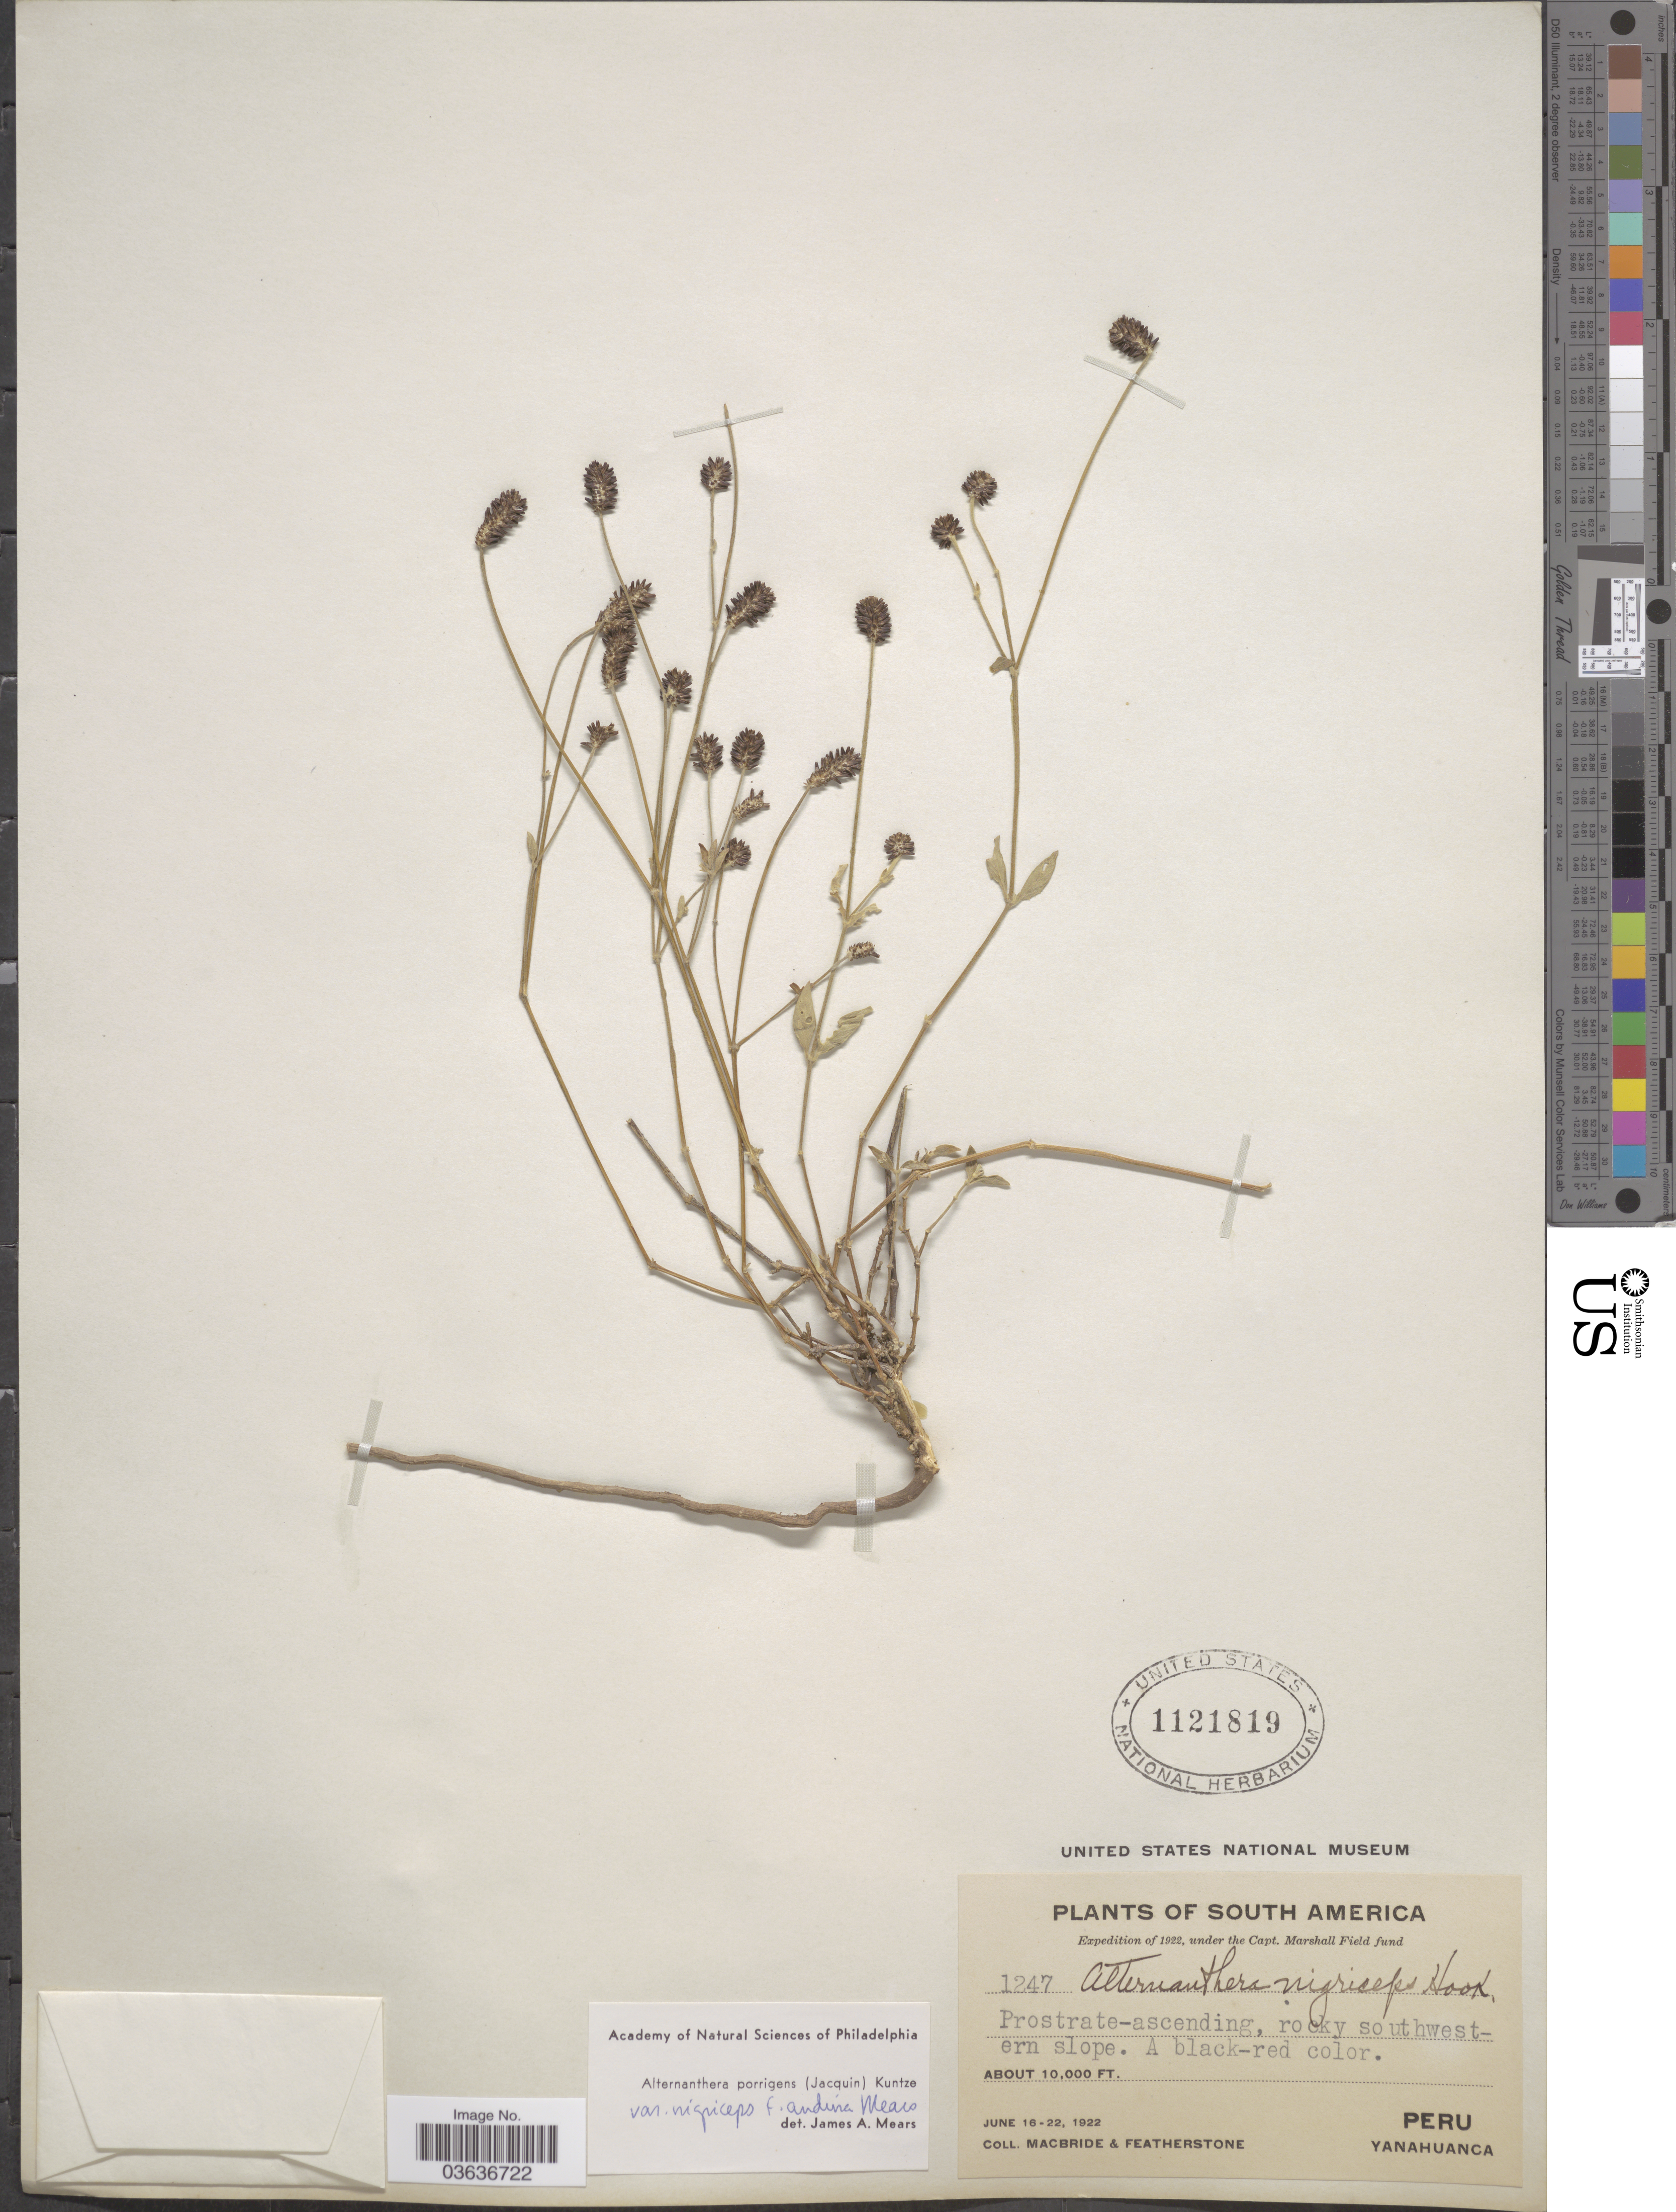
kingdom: Plantae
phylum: Tracheophyta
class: Magnoliopsida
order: Caryophyllales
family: Amaranthaceae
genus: Alternanthera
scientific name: Alternanthera porrigens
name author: (Jacq.) Kuntze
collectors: Macbride, -- & -. Featherstone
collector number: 1247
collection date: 1922-06-16/1922-06-22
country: Peru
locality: Yanahuanca.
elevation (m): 3048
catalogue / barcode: US 1121819